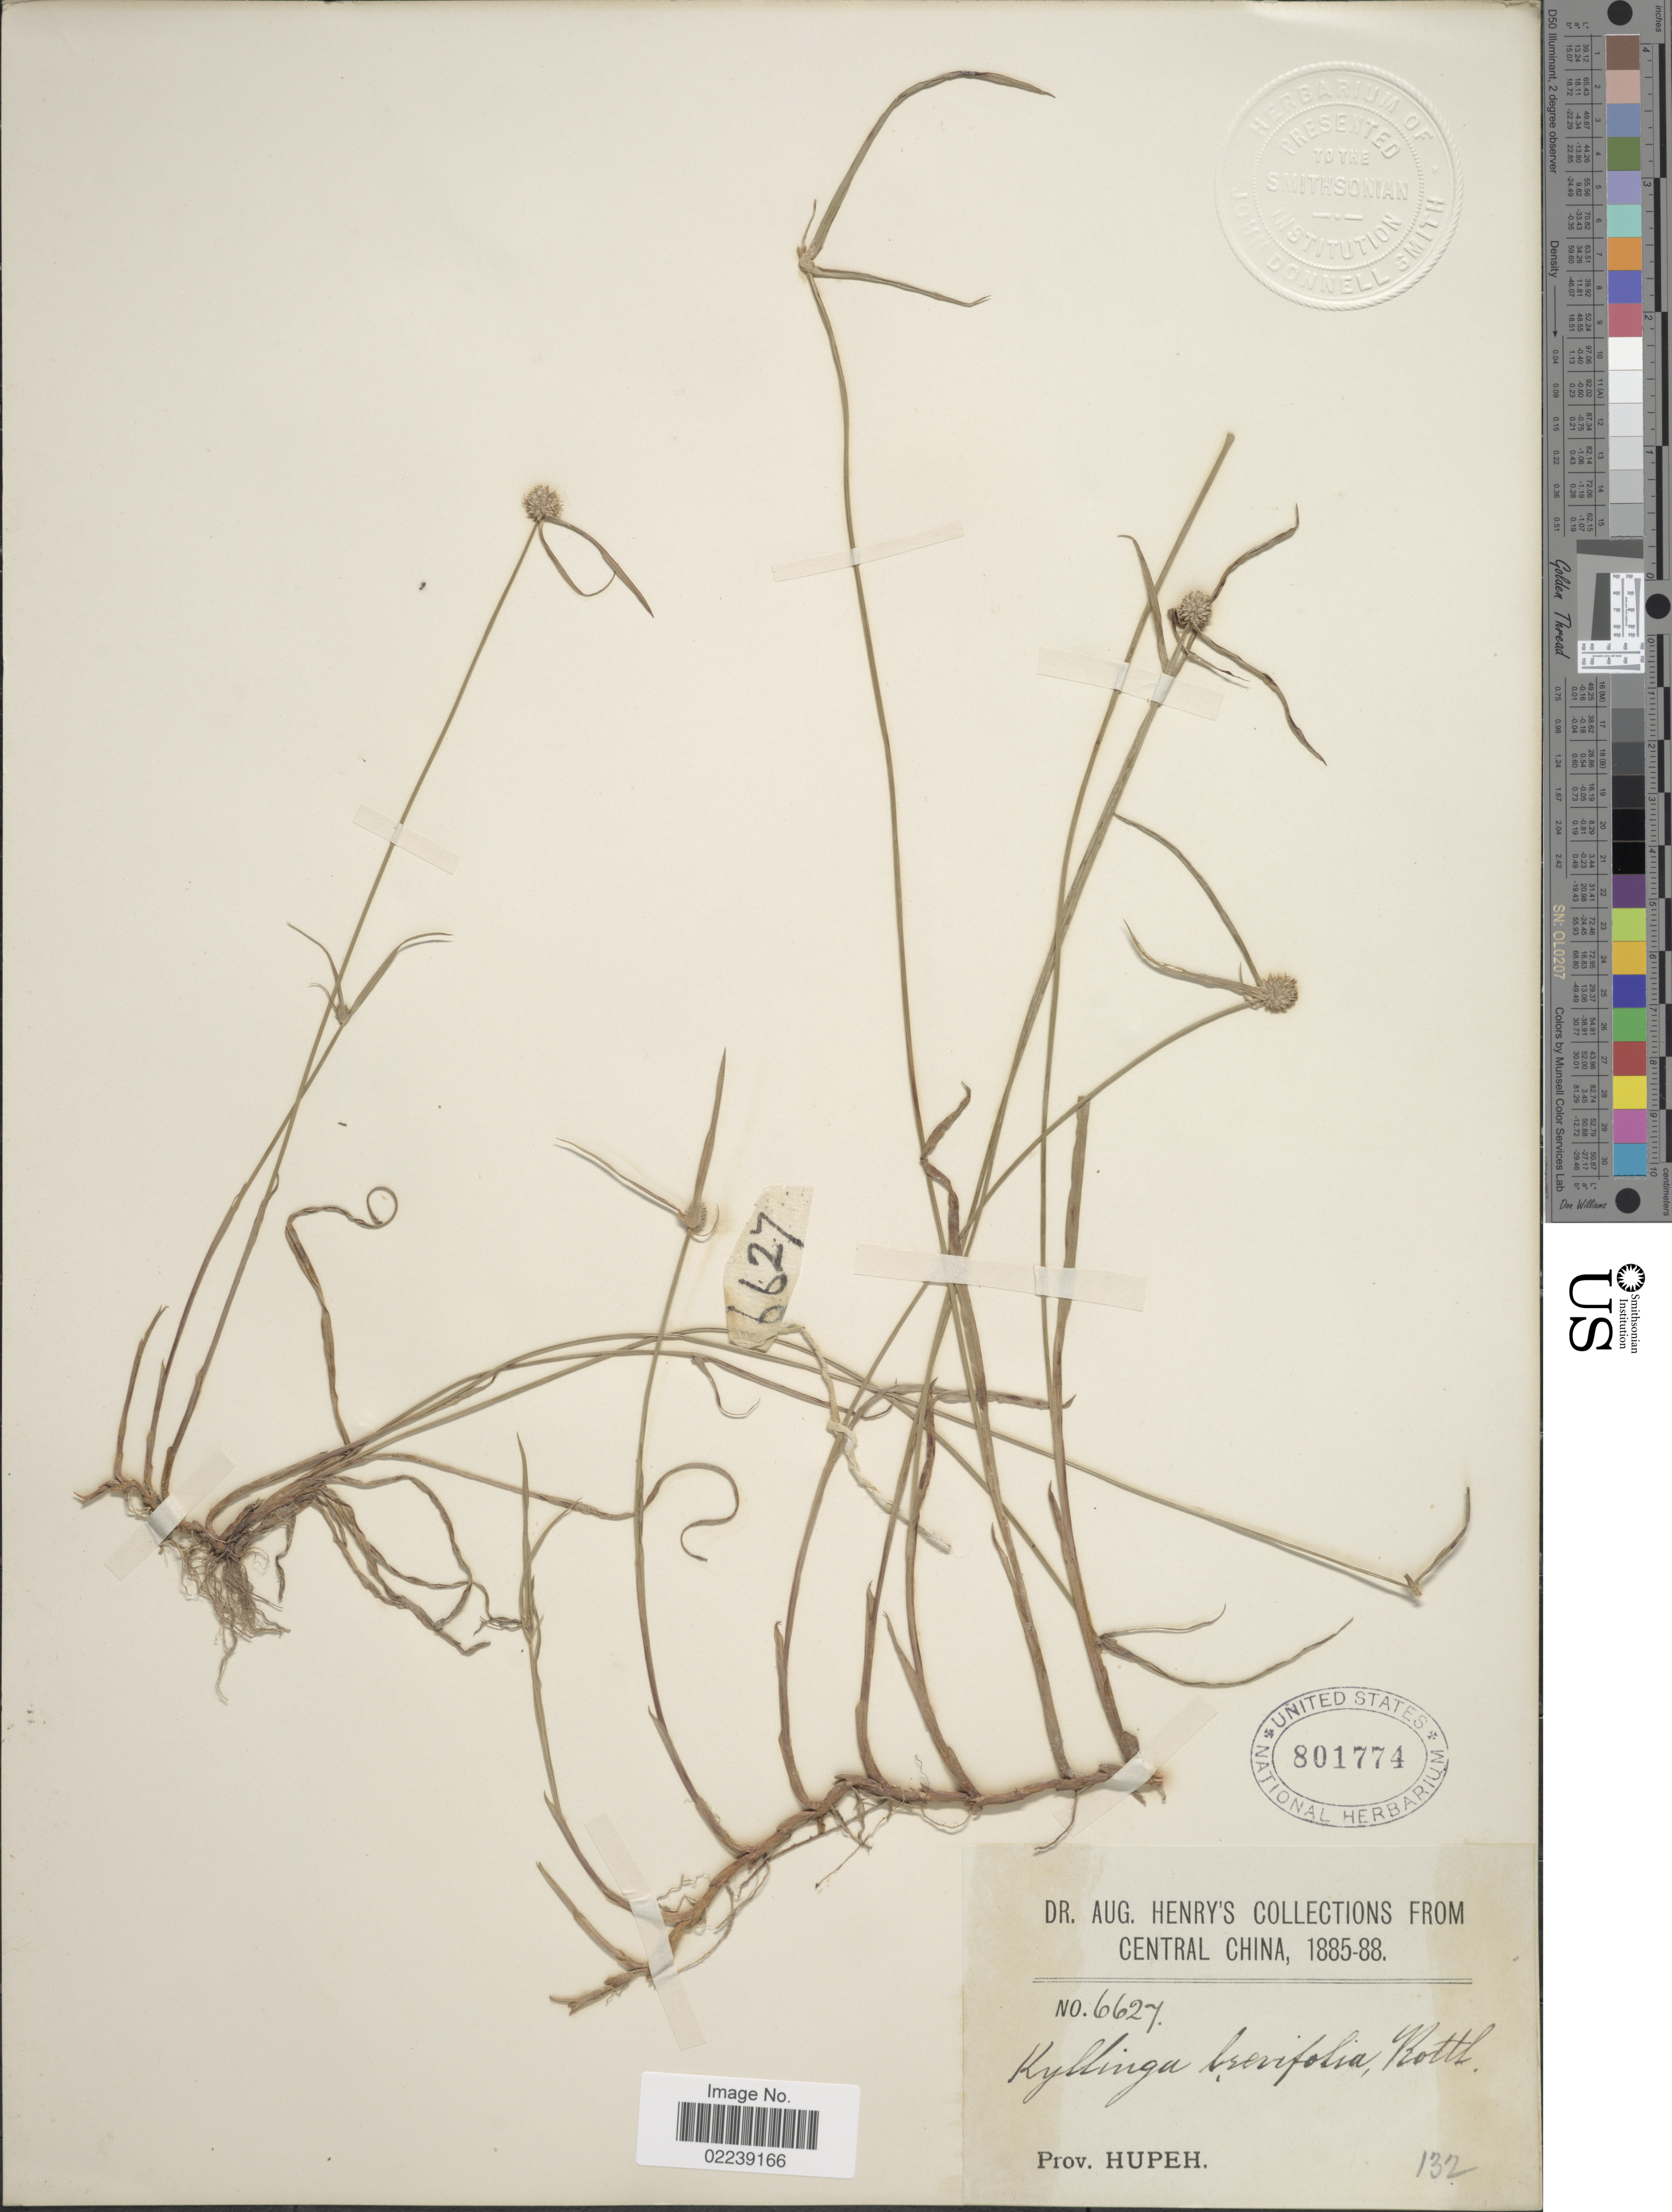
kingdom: Plantae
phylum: Tracheophyta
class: Liliopsida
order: Poales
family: Cyperaceae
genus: Cyperus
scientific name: Cyperus brevifolioides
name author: Thieret & Delahouss.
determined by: Strong, M. T., (US), Smithsonian Institution - National Museum of Natural History (UNITED STATES)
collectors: A. Henry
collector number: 6627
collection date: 1885/1888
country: China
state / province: Hubei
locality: Prov. Hupeh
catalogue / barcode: US 801774